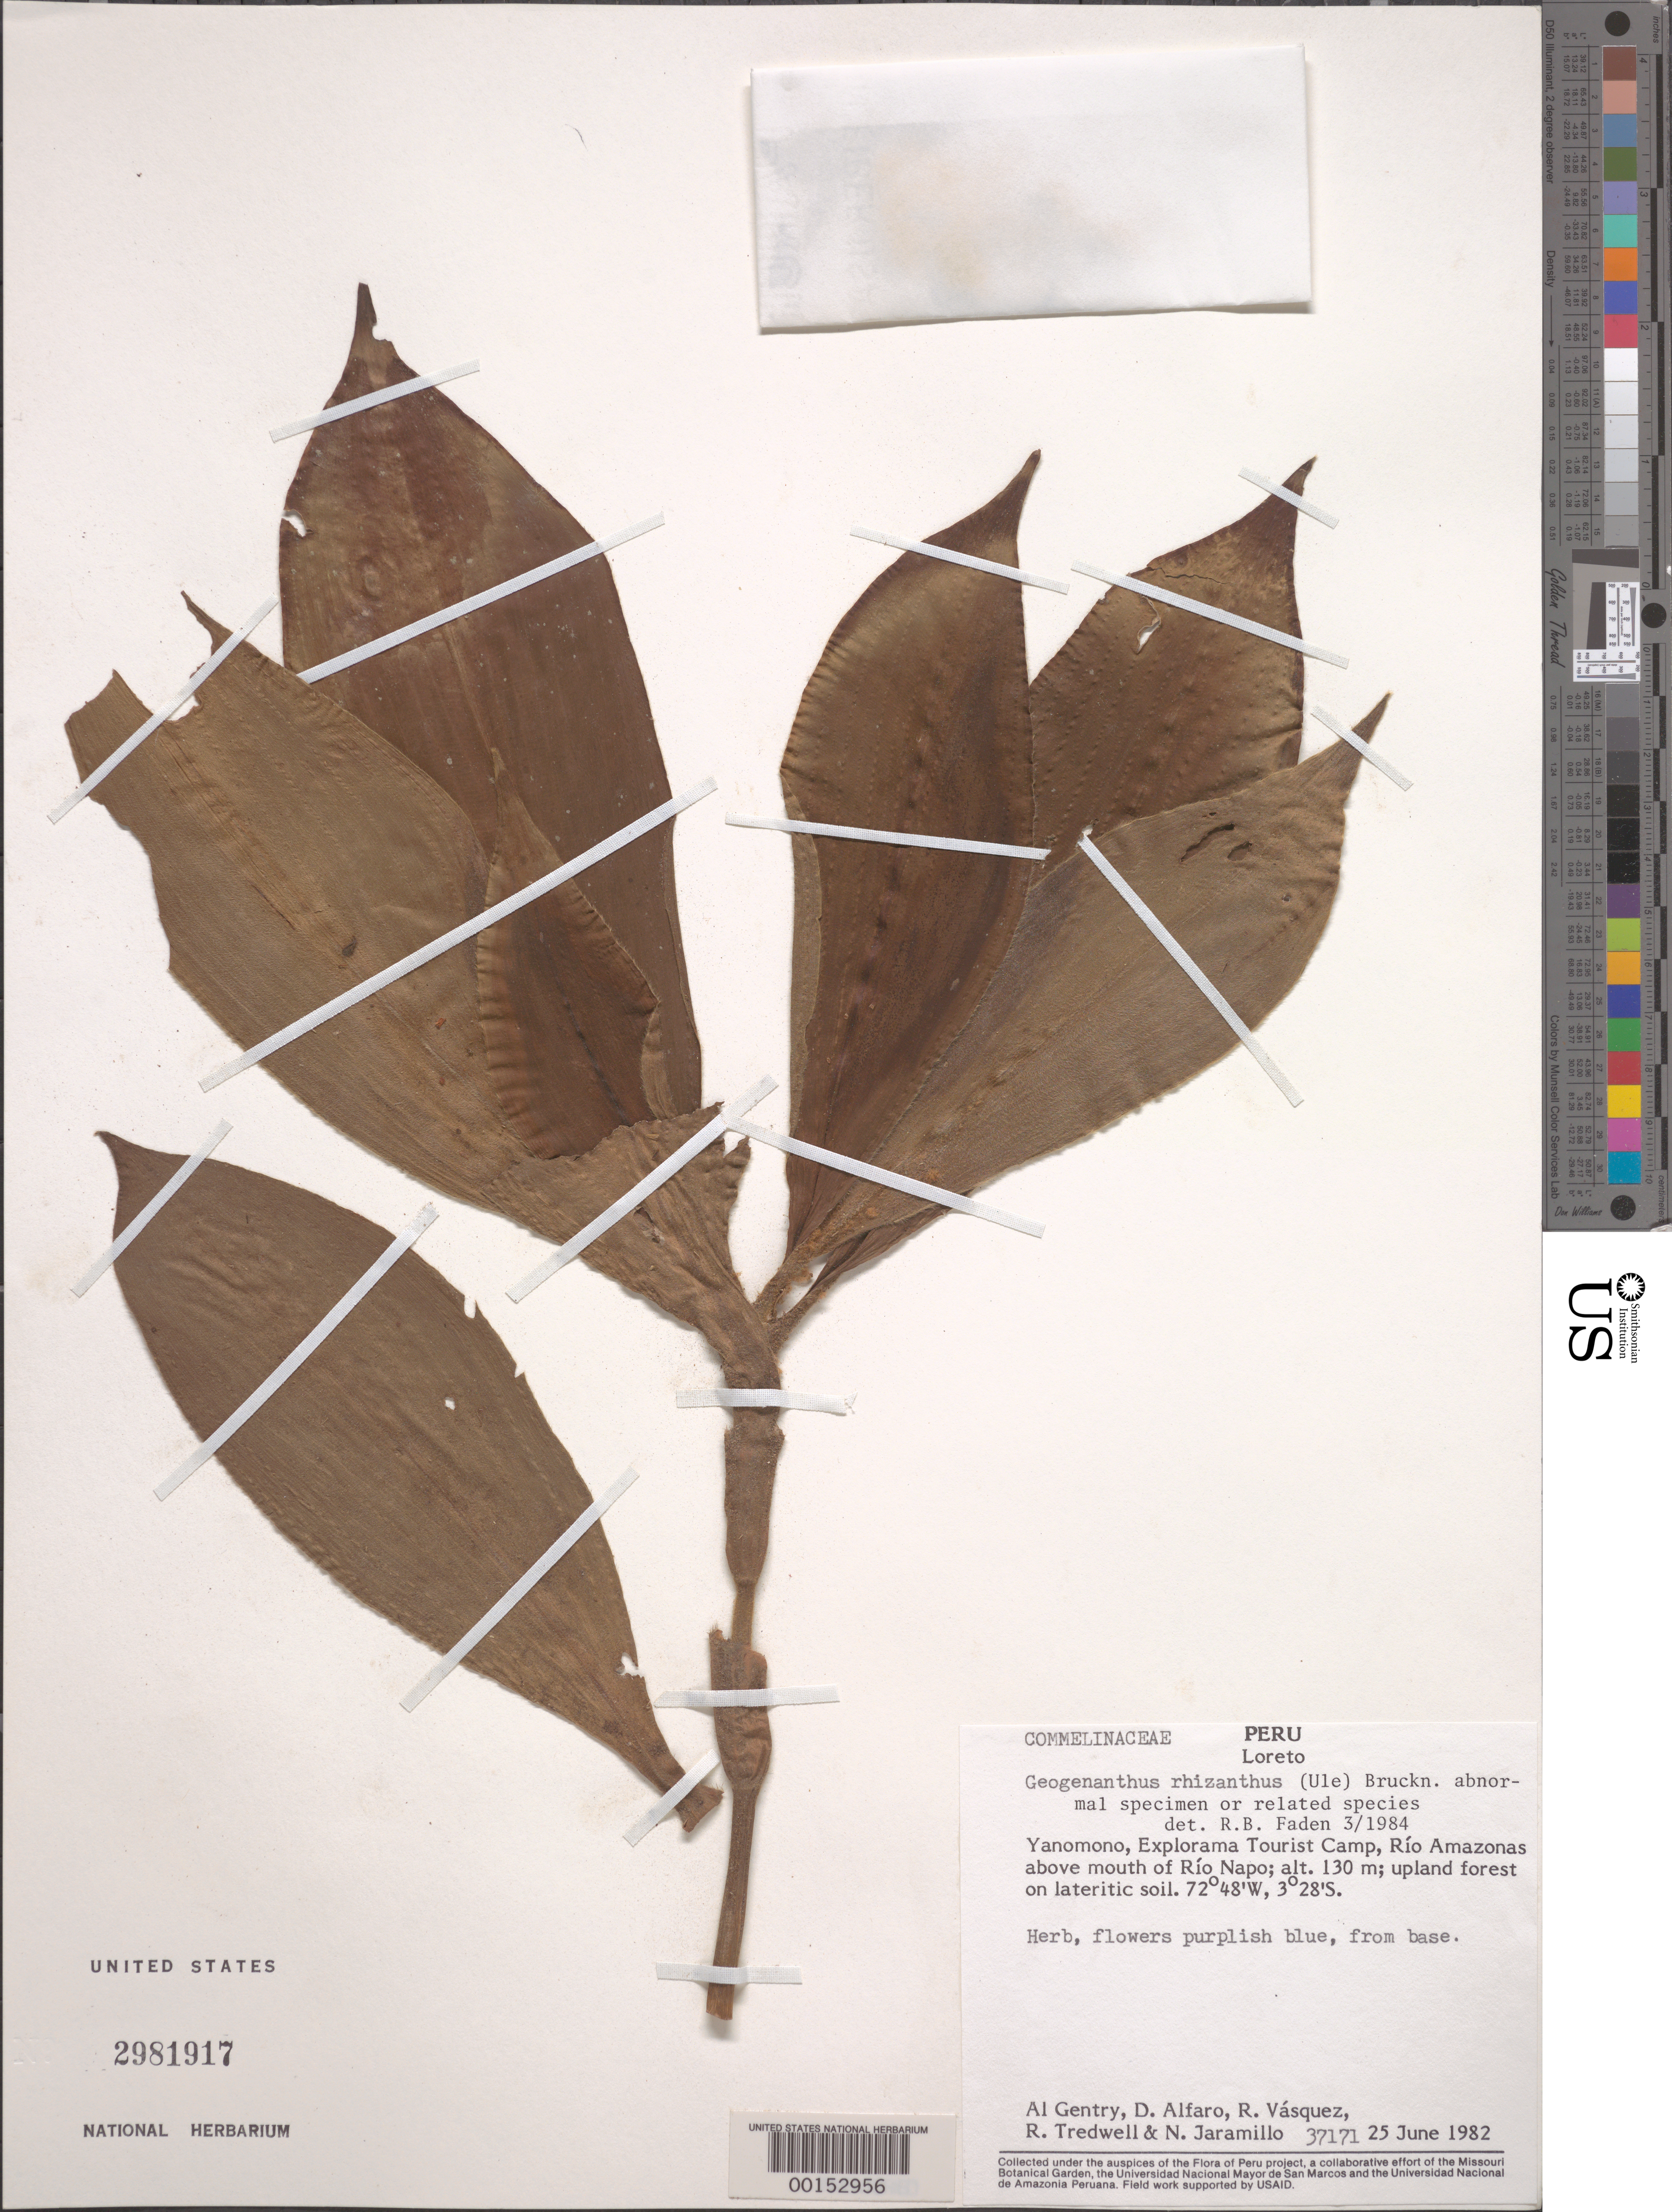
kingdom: Plantae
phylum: Tracheophyta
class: Liliopsida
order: Commelinales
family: Commelinaceae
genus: Geogenanthus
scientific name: Geogenanthus rhizanthus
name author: (Ule) G. Brückn.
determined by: Faden, Robert B., (US), Smithsonian Institution - National Museum of Natural History (UNITED STATES)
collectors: A. H. Gentry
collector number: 37171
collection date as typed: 25 Jun 1982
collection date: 1982-06-25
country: Peru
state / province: Loreto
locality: Yanomono, explorama tourist camp, rio amazonas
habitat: Upland forest, lateritic soil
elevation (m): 130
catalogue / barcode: US 2981917